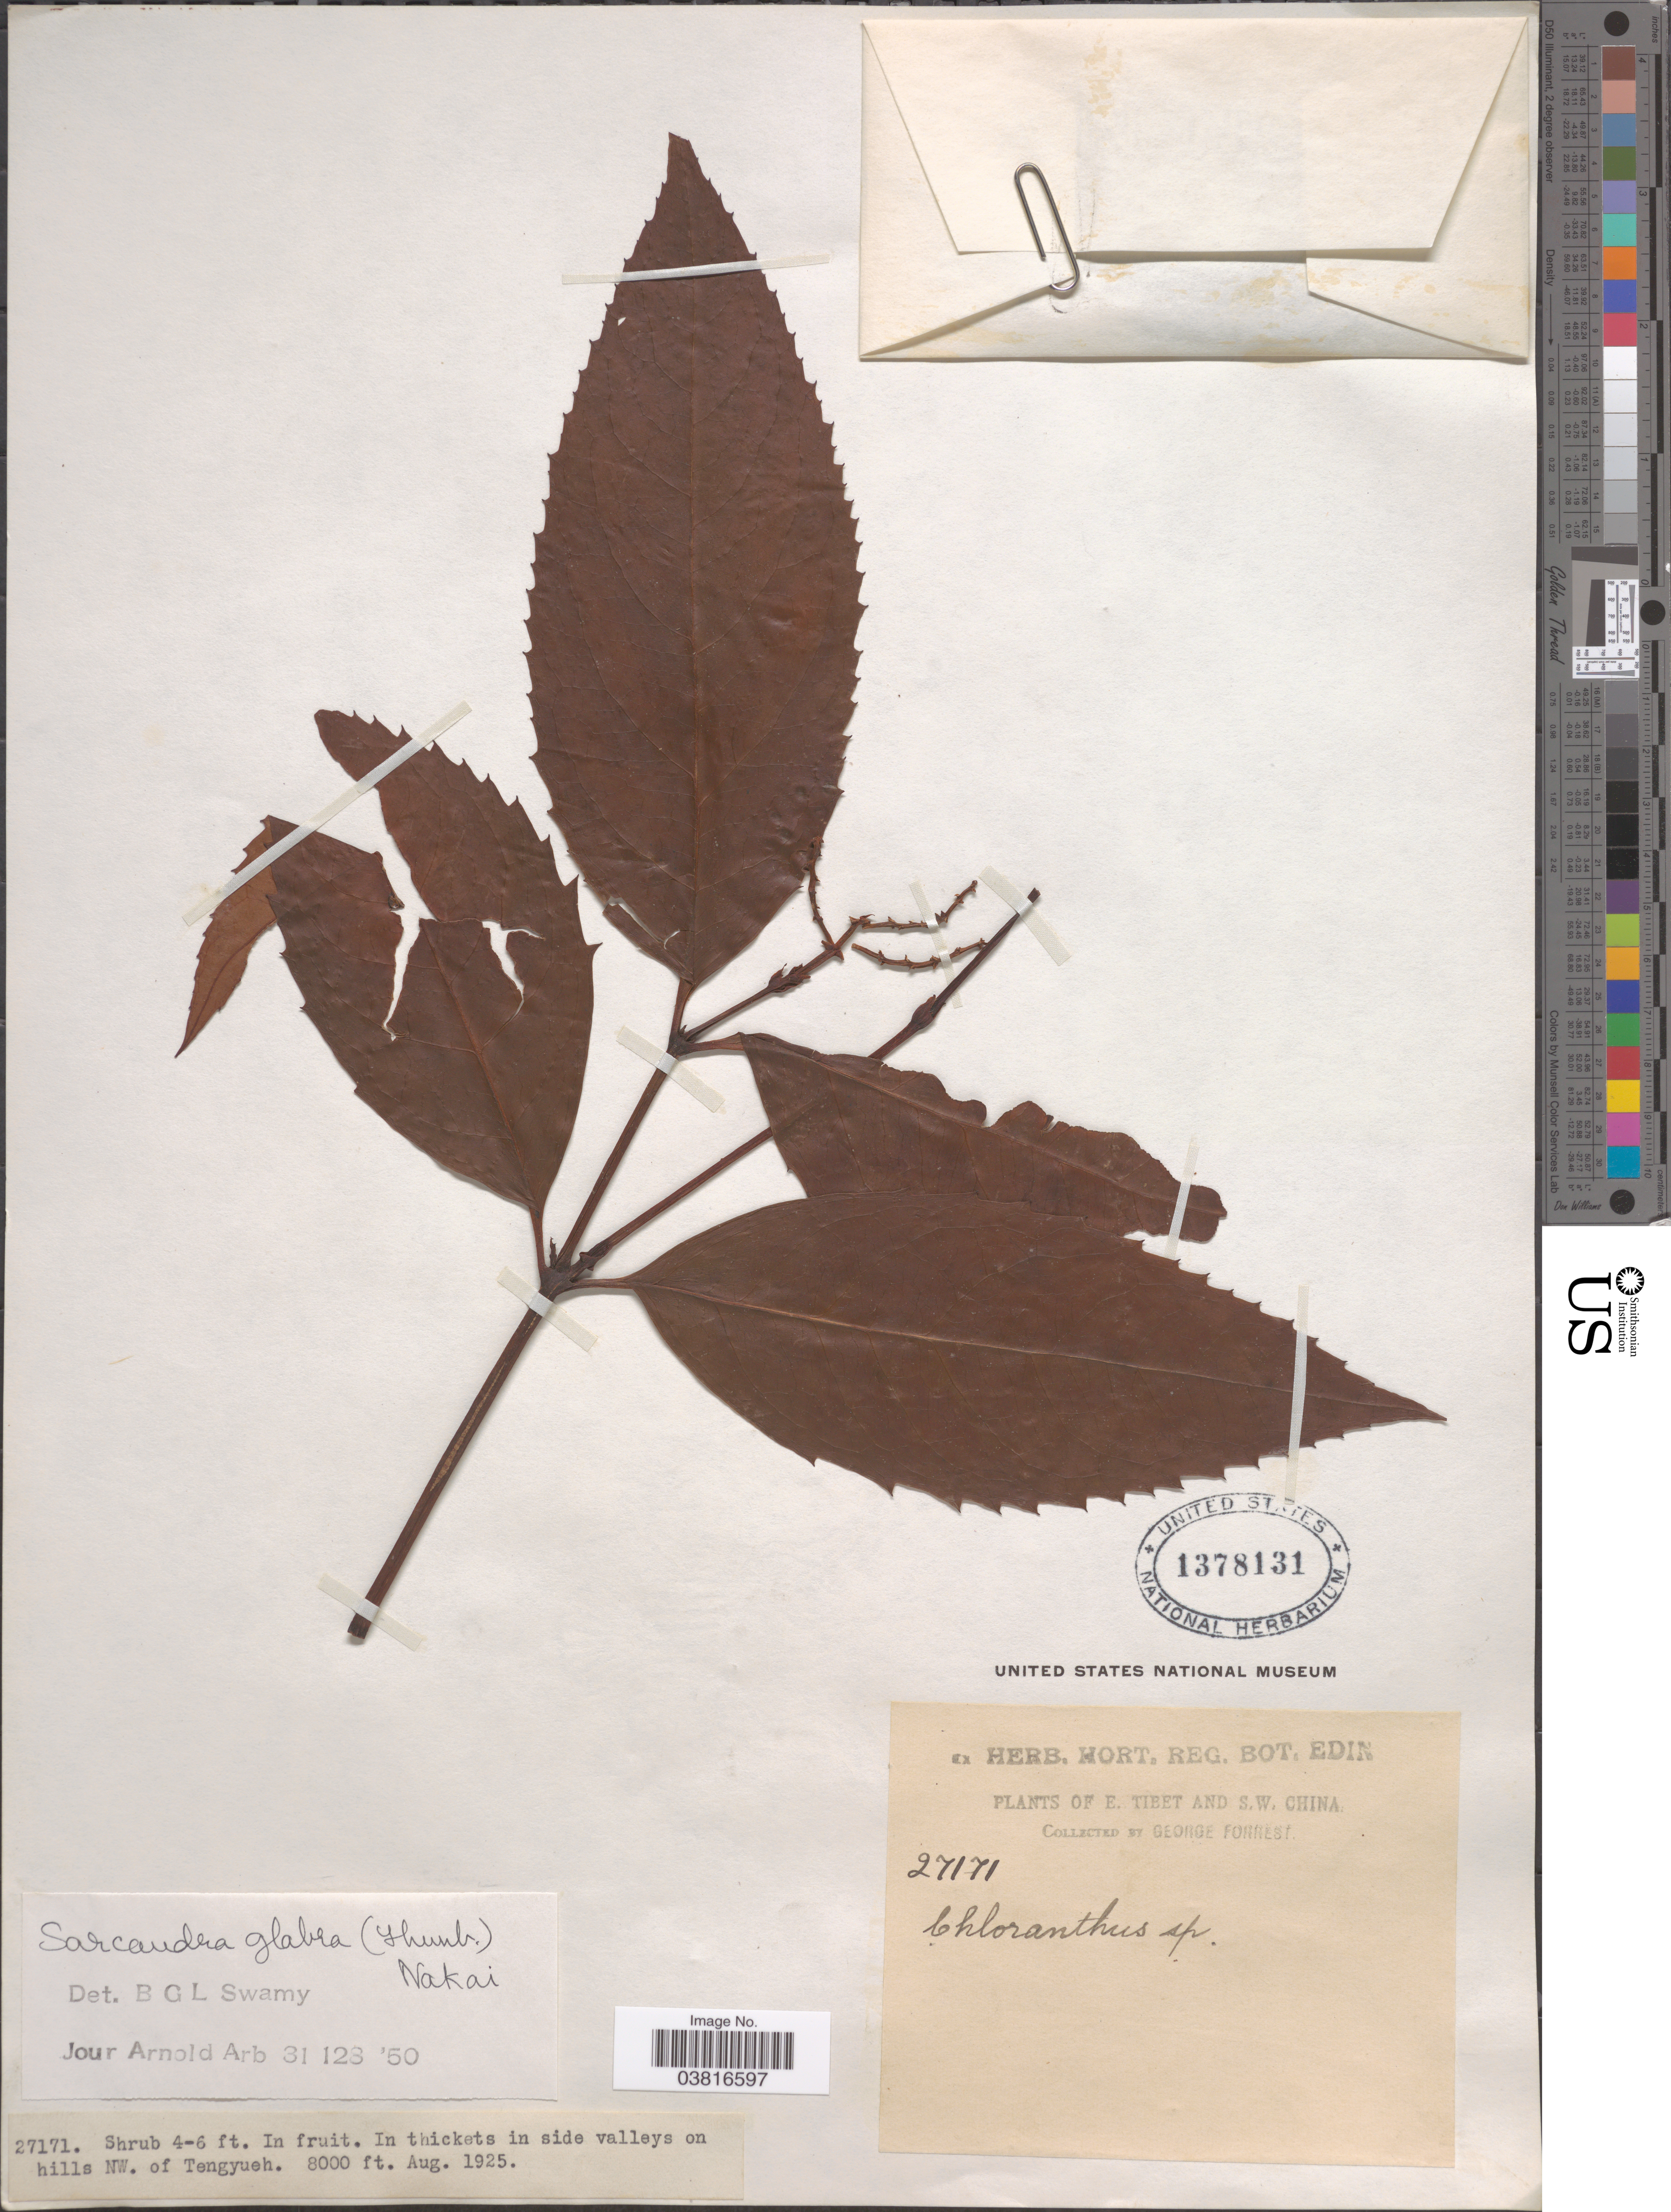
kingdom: Plantae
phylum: Tracheophyta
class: Magnoliopsida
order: Chloranthales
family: Chloranthaceae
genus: Sarcandra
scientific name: Sarcandra glabra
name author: (Thunb.) Nakai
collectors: G. Forrest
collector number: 27171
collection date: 1925-08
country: China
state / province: Xizang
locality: E. Tibet and S.W. China. In side valleys on hills NW. of Tengyueh.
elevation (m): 2438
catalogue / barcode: US 1378131